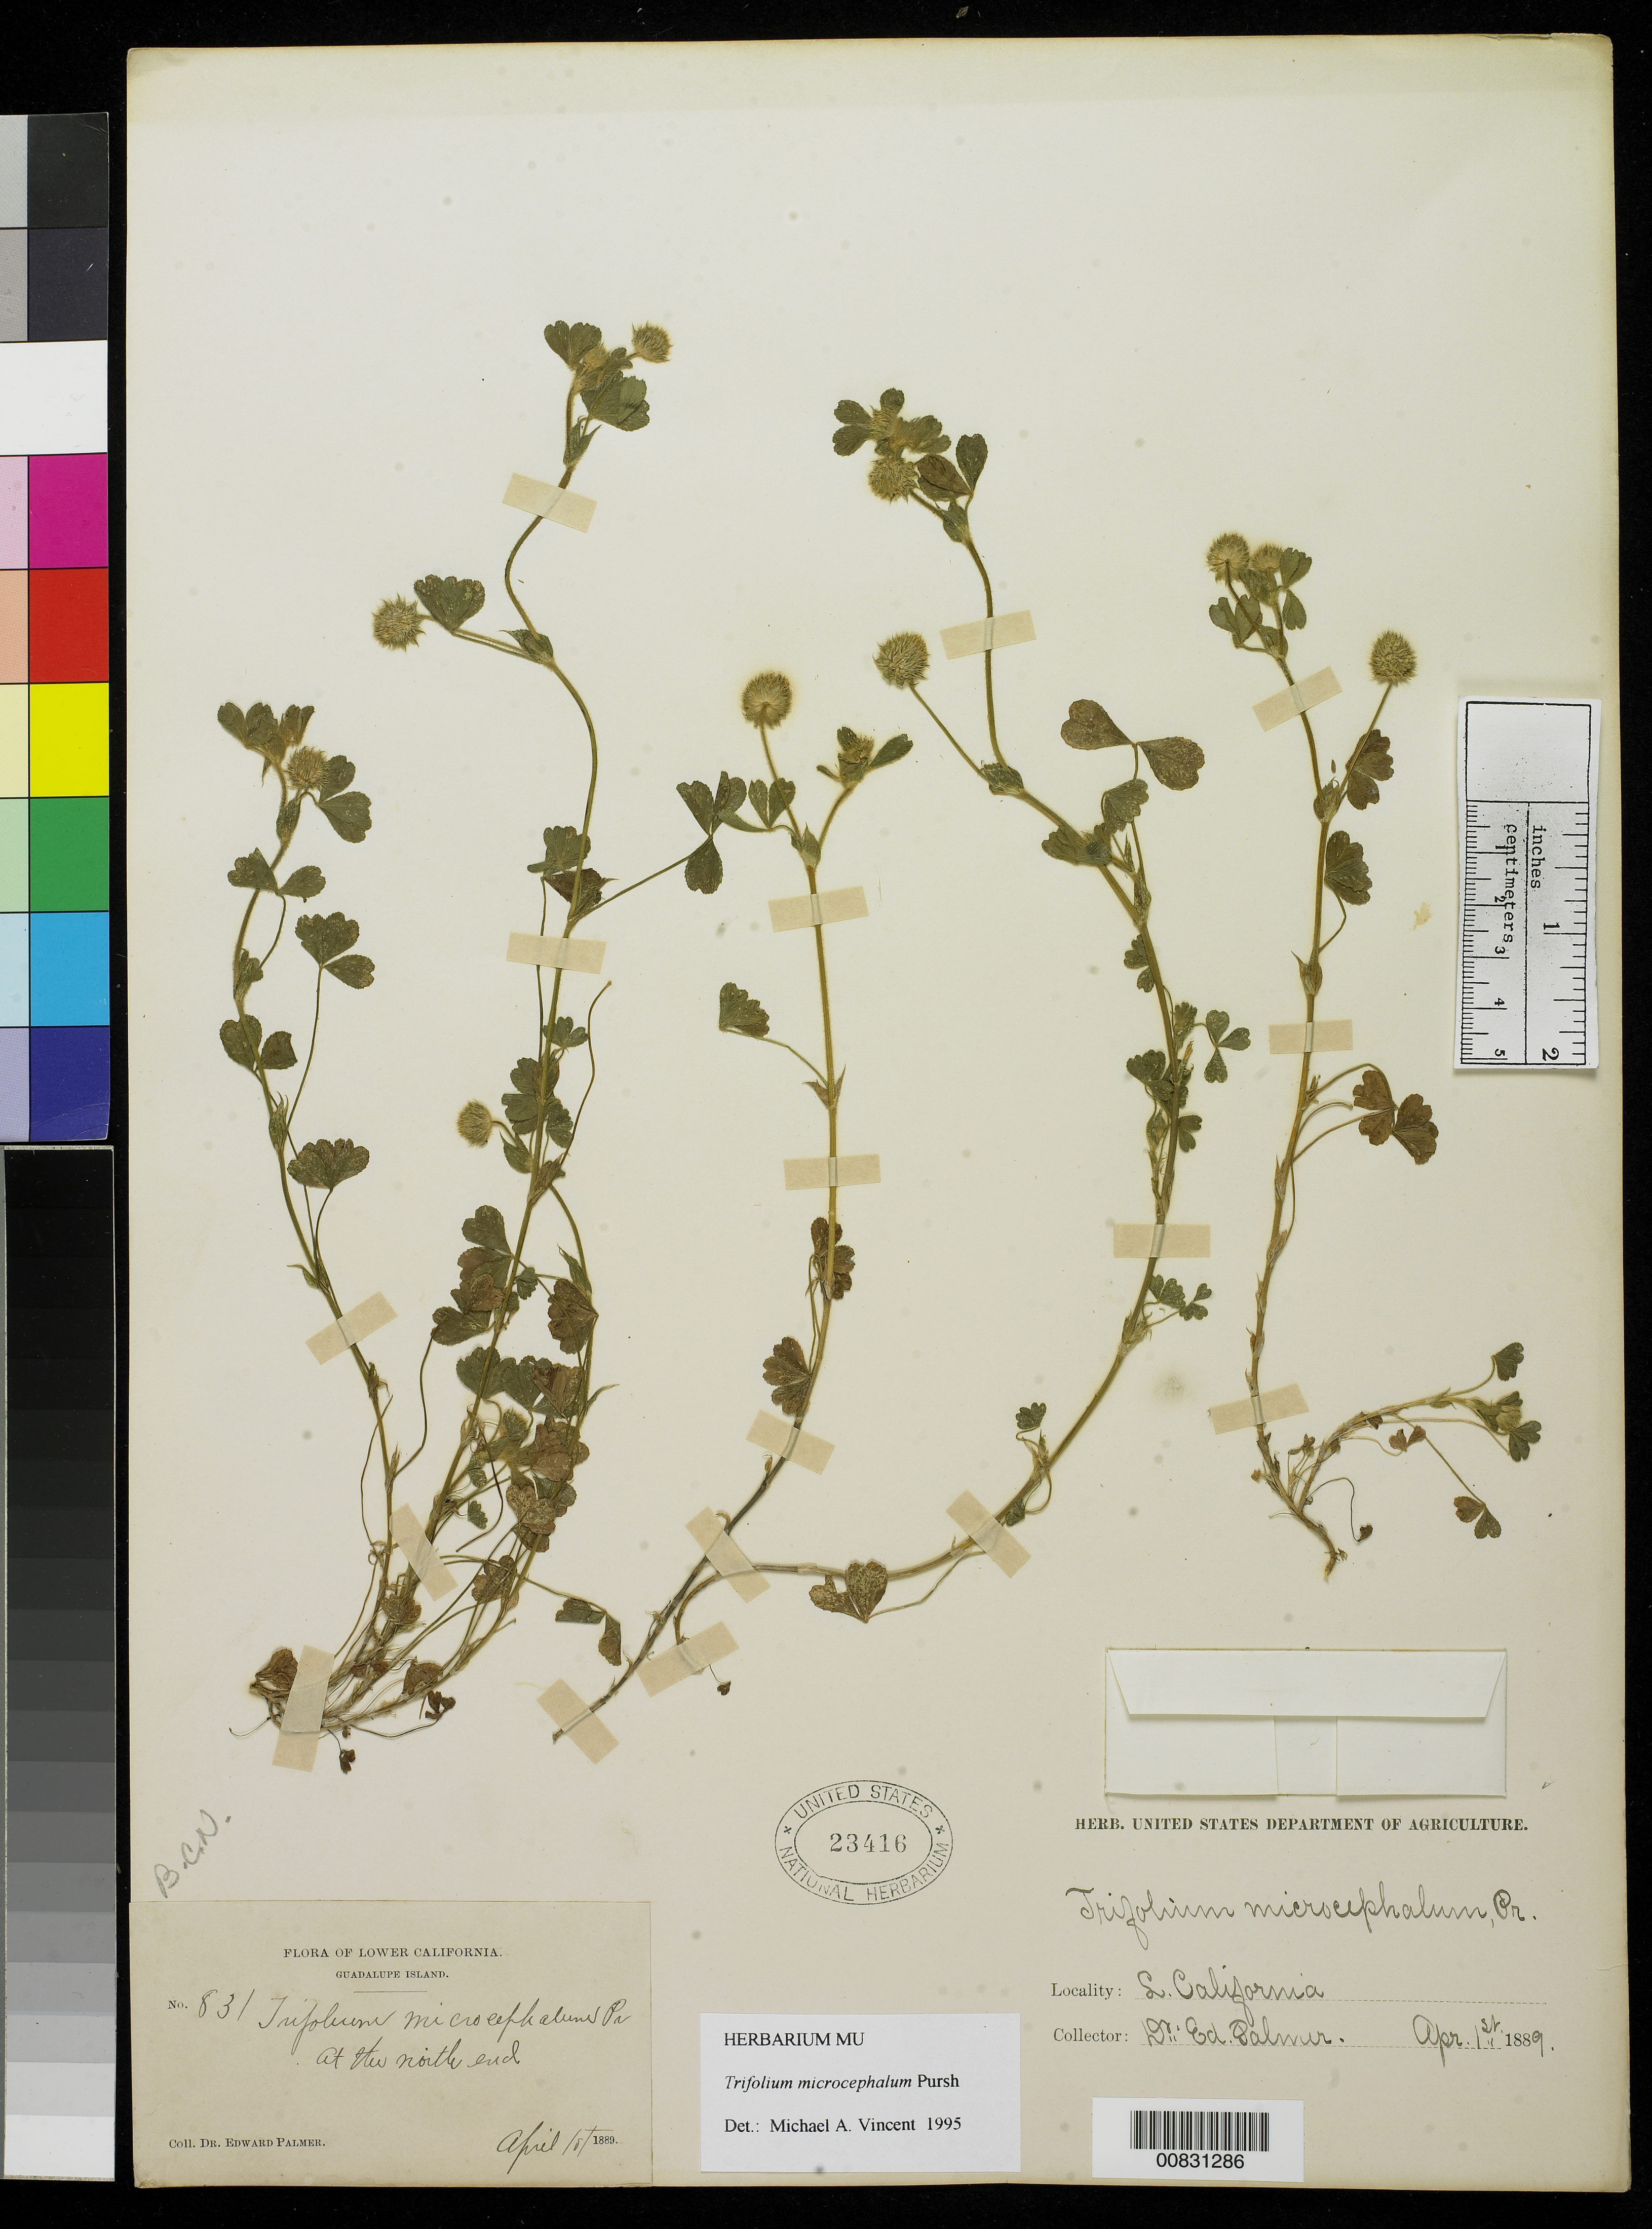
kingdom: Plantae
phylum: Tracheophyta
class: Magnoliopsida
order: Fabales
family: Fabaceae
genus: Trifolium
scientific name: Trifolium microcephalum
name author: Pursh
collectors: E. Palmer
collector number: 831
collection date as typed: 01 Apr 1889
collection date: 1889-04-01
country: Mexico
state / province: Baja California Norte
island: Guadalupe I.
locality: North end of Guadalupe Island, Baja California.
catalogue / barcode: US 23416